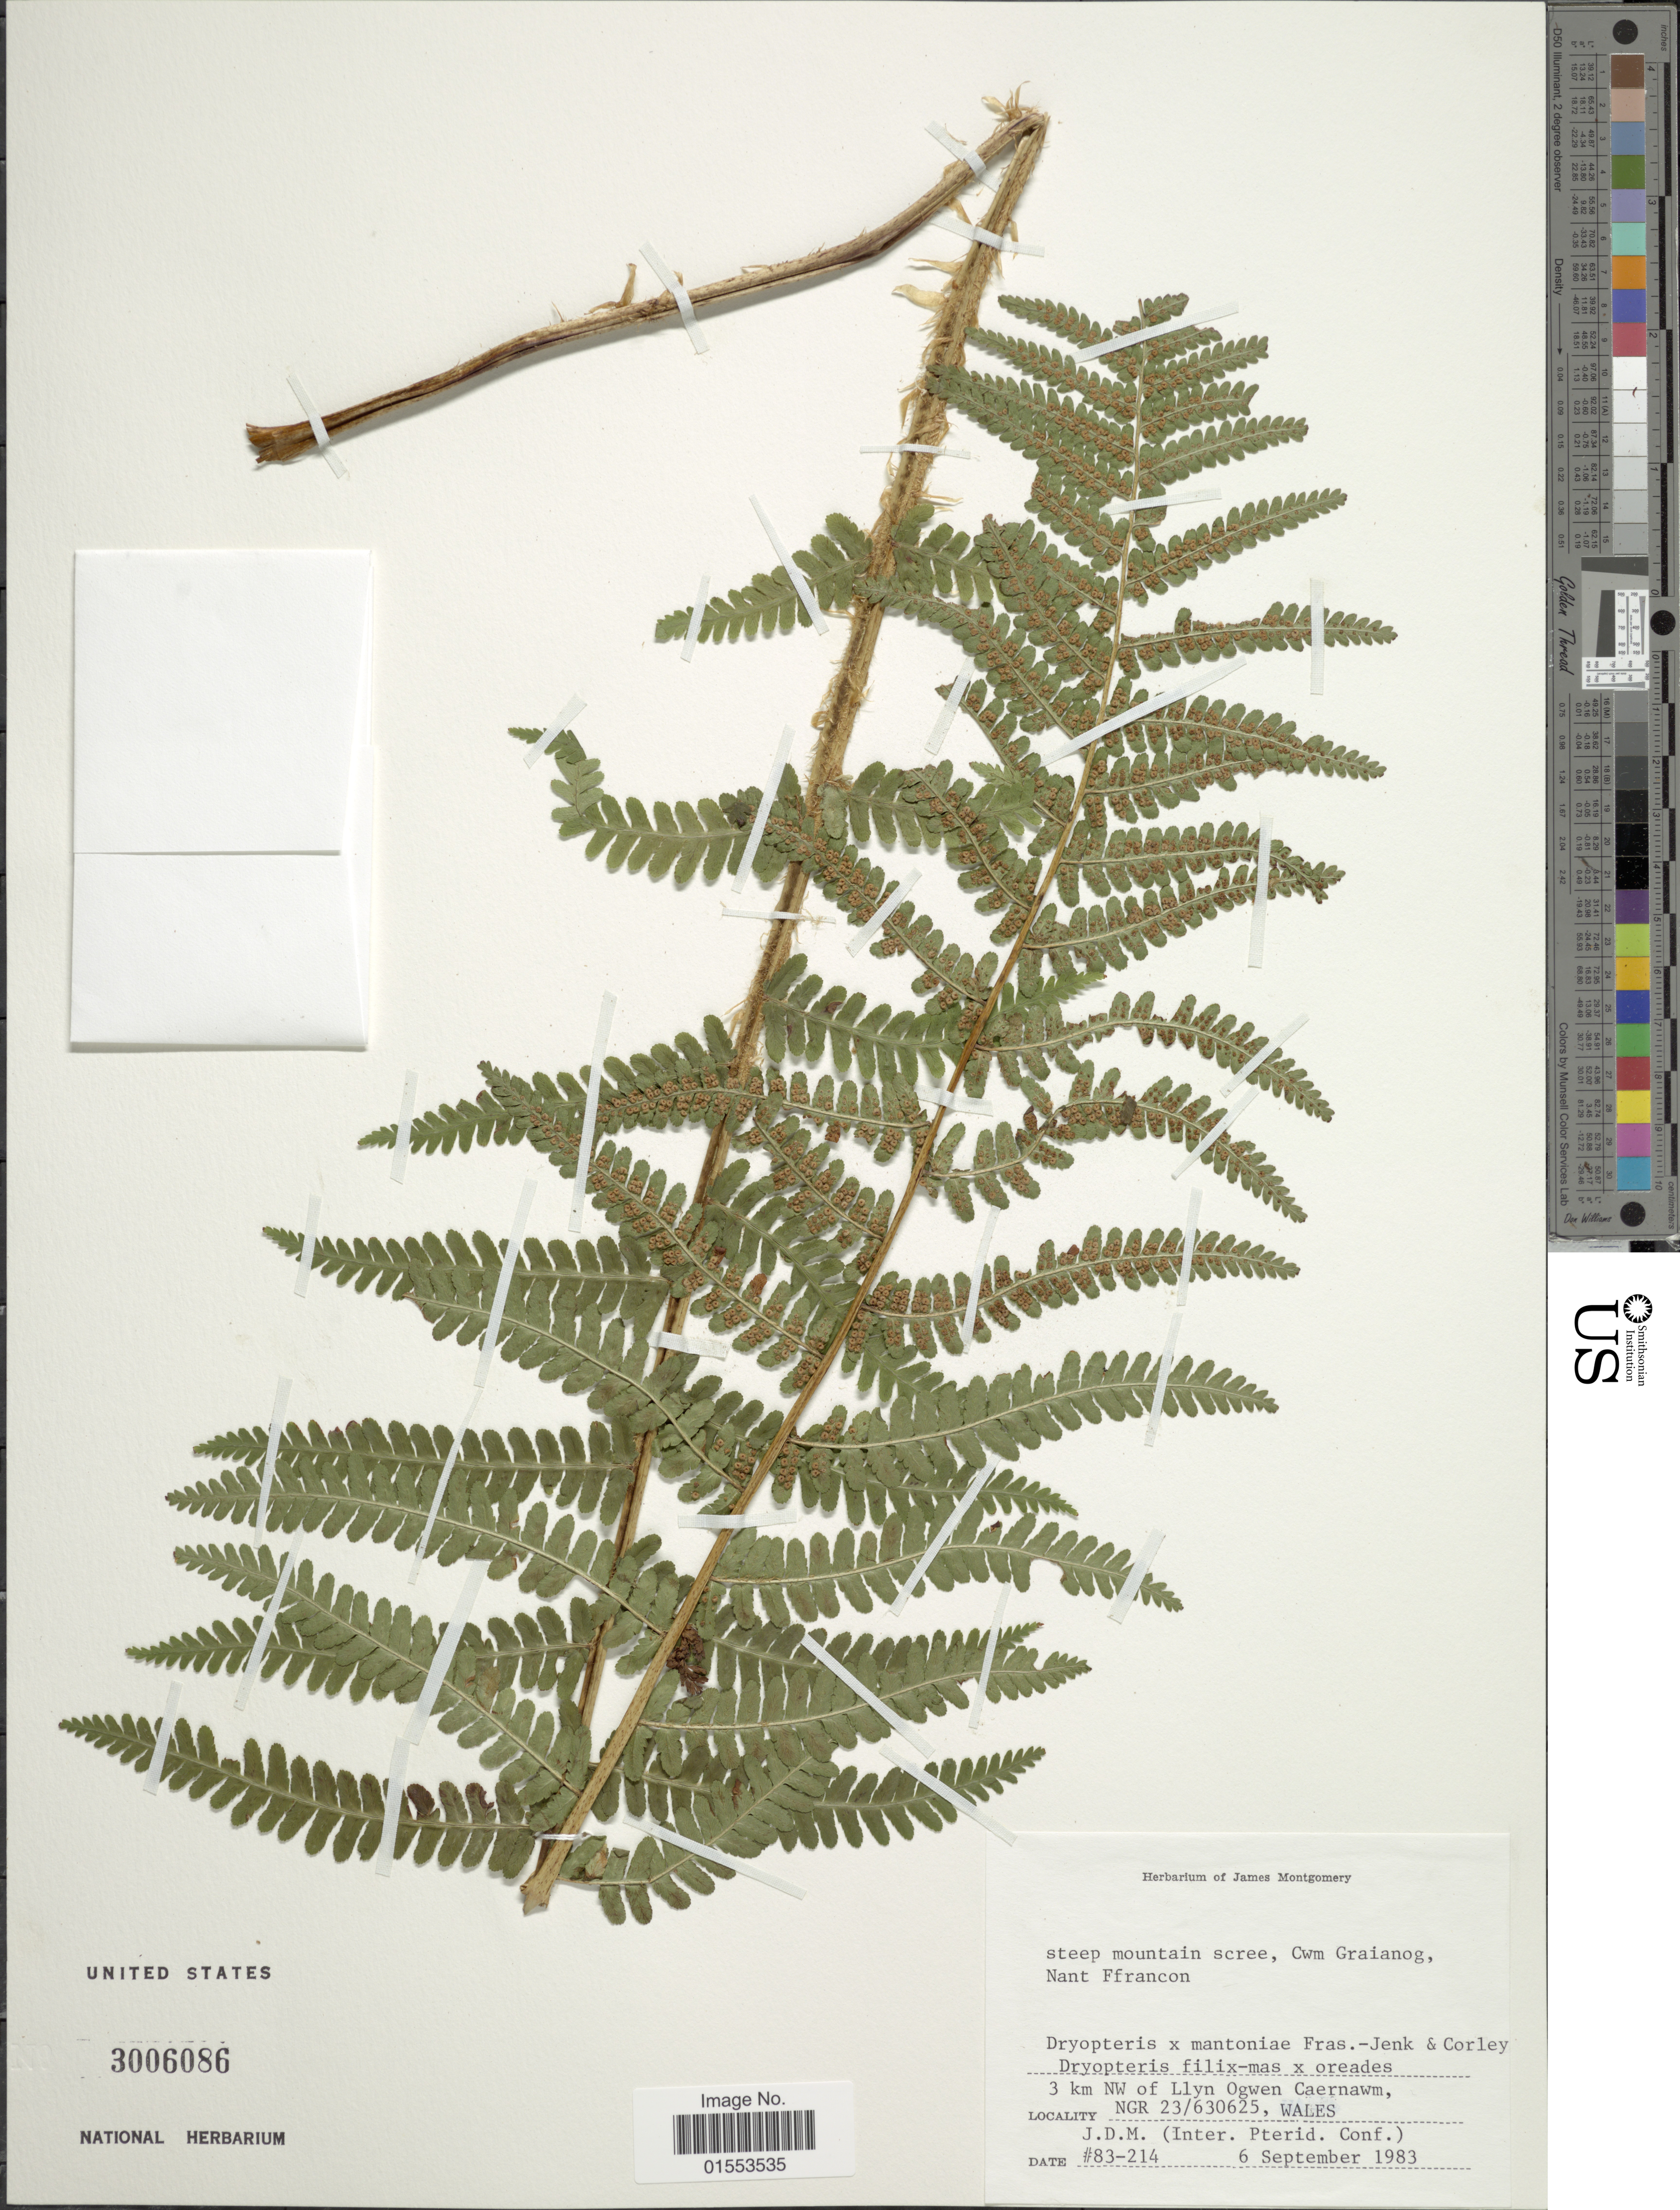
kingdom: Plantae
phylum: Tracheophyta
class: Polypodiopsida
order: Polypodiales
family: Dryopteridaceae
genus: Dryopteris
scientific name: Dryopteris x mantoniae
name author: Fraser-Jenk. & Corley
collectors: ex Herb. James Montgomery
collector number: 83-214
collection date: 1983-09-06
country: United Kingdom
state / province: Wales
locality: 3 km NW of Llyn Ogwen Caernawm, NGR 23/630625, Wales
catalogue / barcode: US 3006086